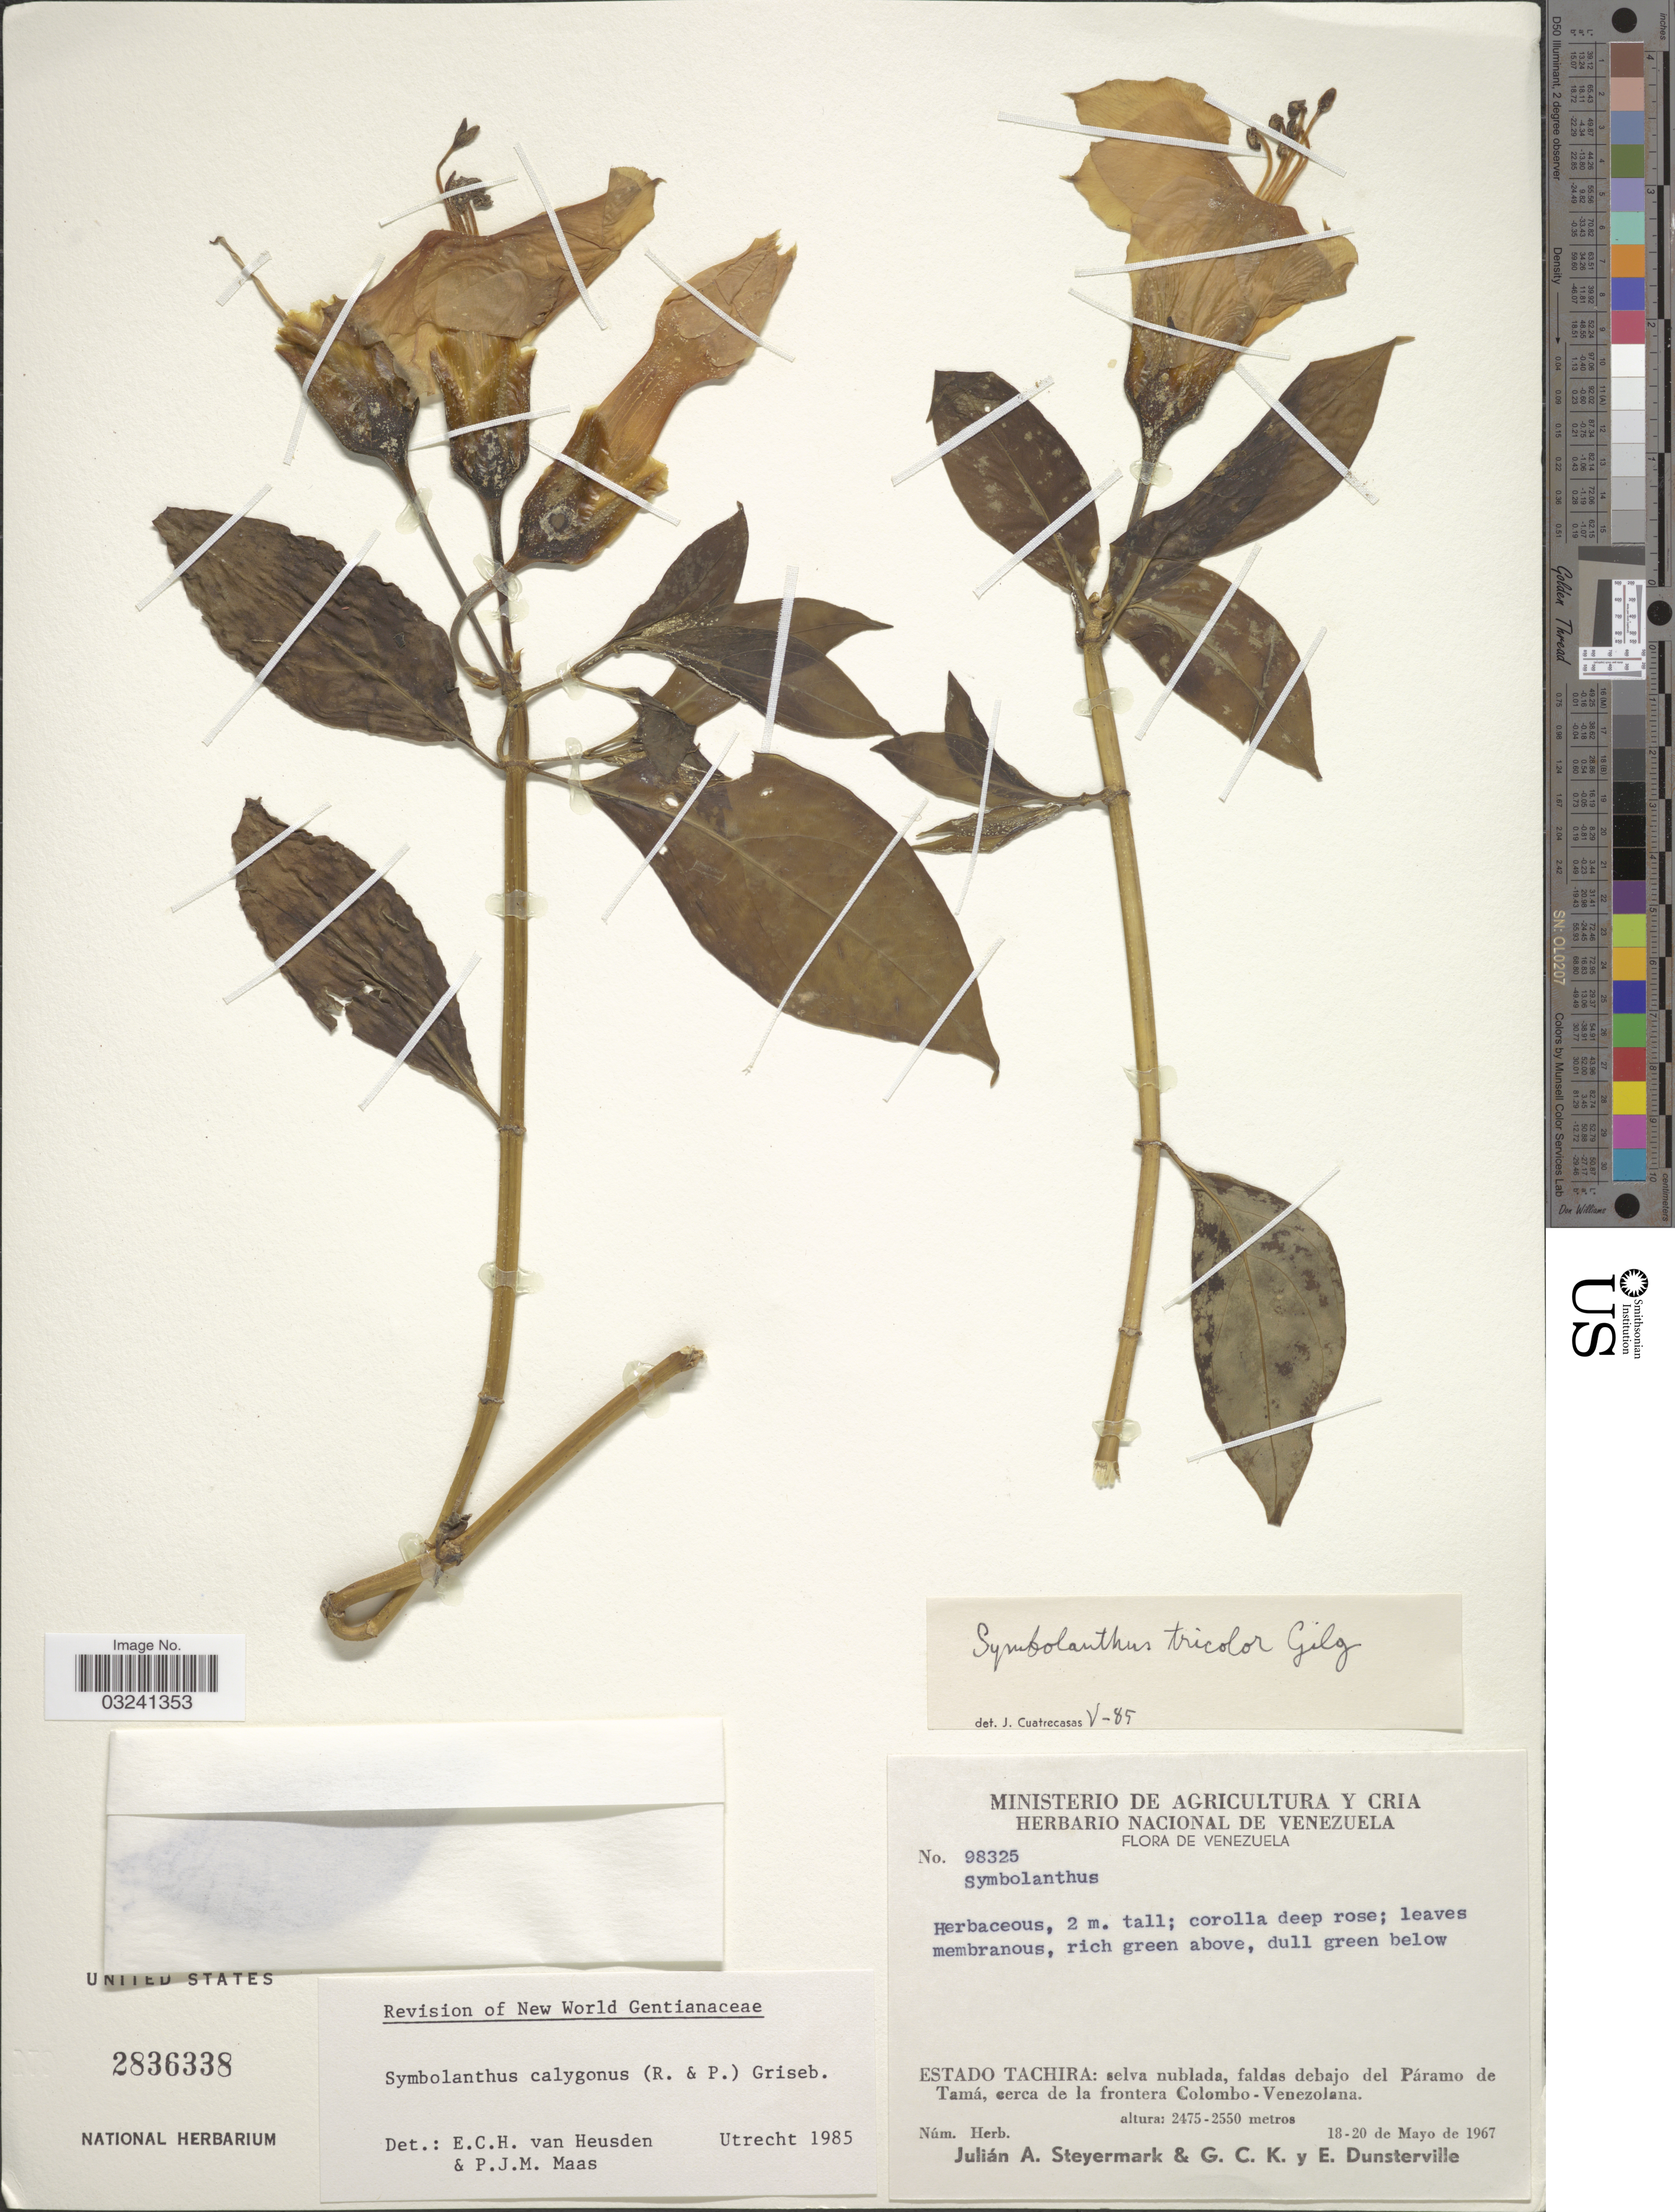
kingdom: Plantae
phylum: Tracheophyta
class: Magnoliopsida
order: Gentianales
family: Gentianaceae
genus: Symbolanthus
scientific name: Symbolanthus calygonus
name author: (Ruiz & Pav.) Griseb. ex Gilg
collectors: J. Steyermark, G. C. K. Dunsterville & E. Dunsterville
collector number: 98325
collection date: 1967-05-18/1967-05-20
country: Venezuela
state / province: Tachira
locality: Selva nublada, faldas debajo del Páramo de Tamá, cerca de la frontera Colombo-Venezolana.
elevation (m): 2475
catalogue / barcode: US 2836338